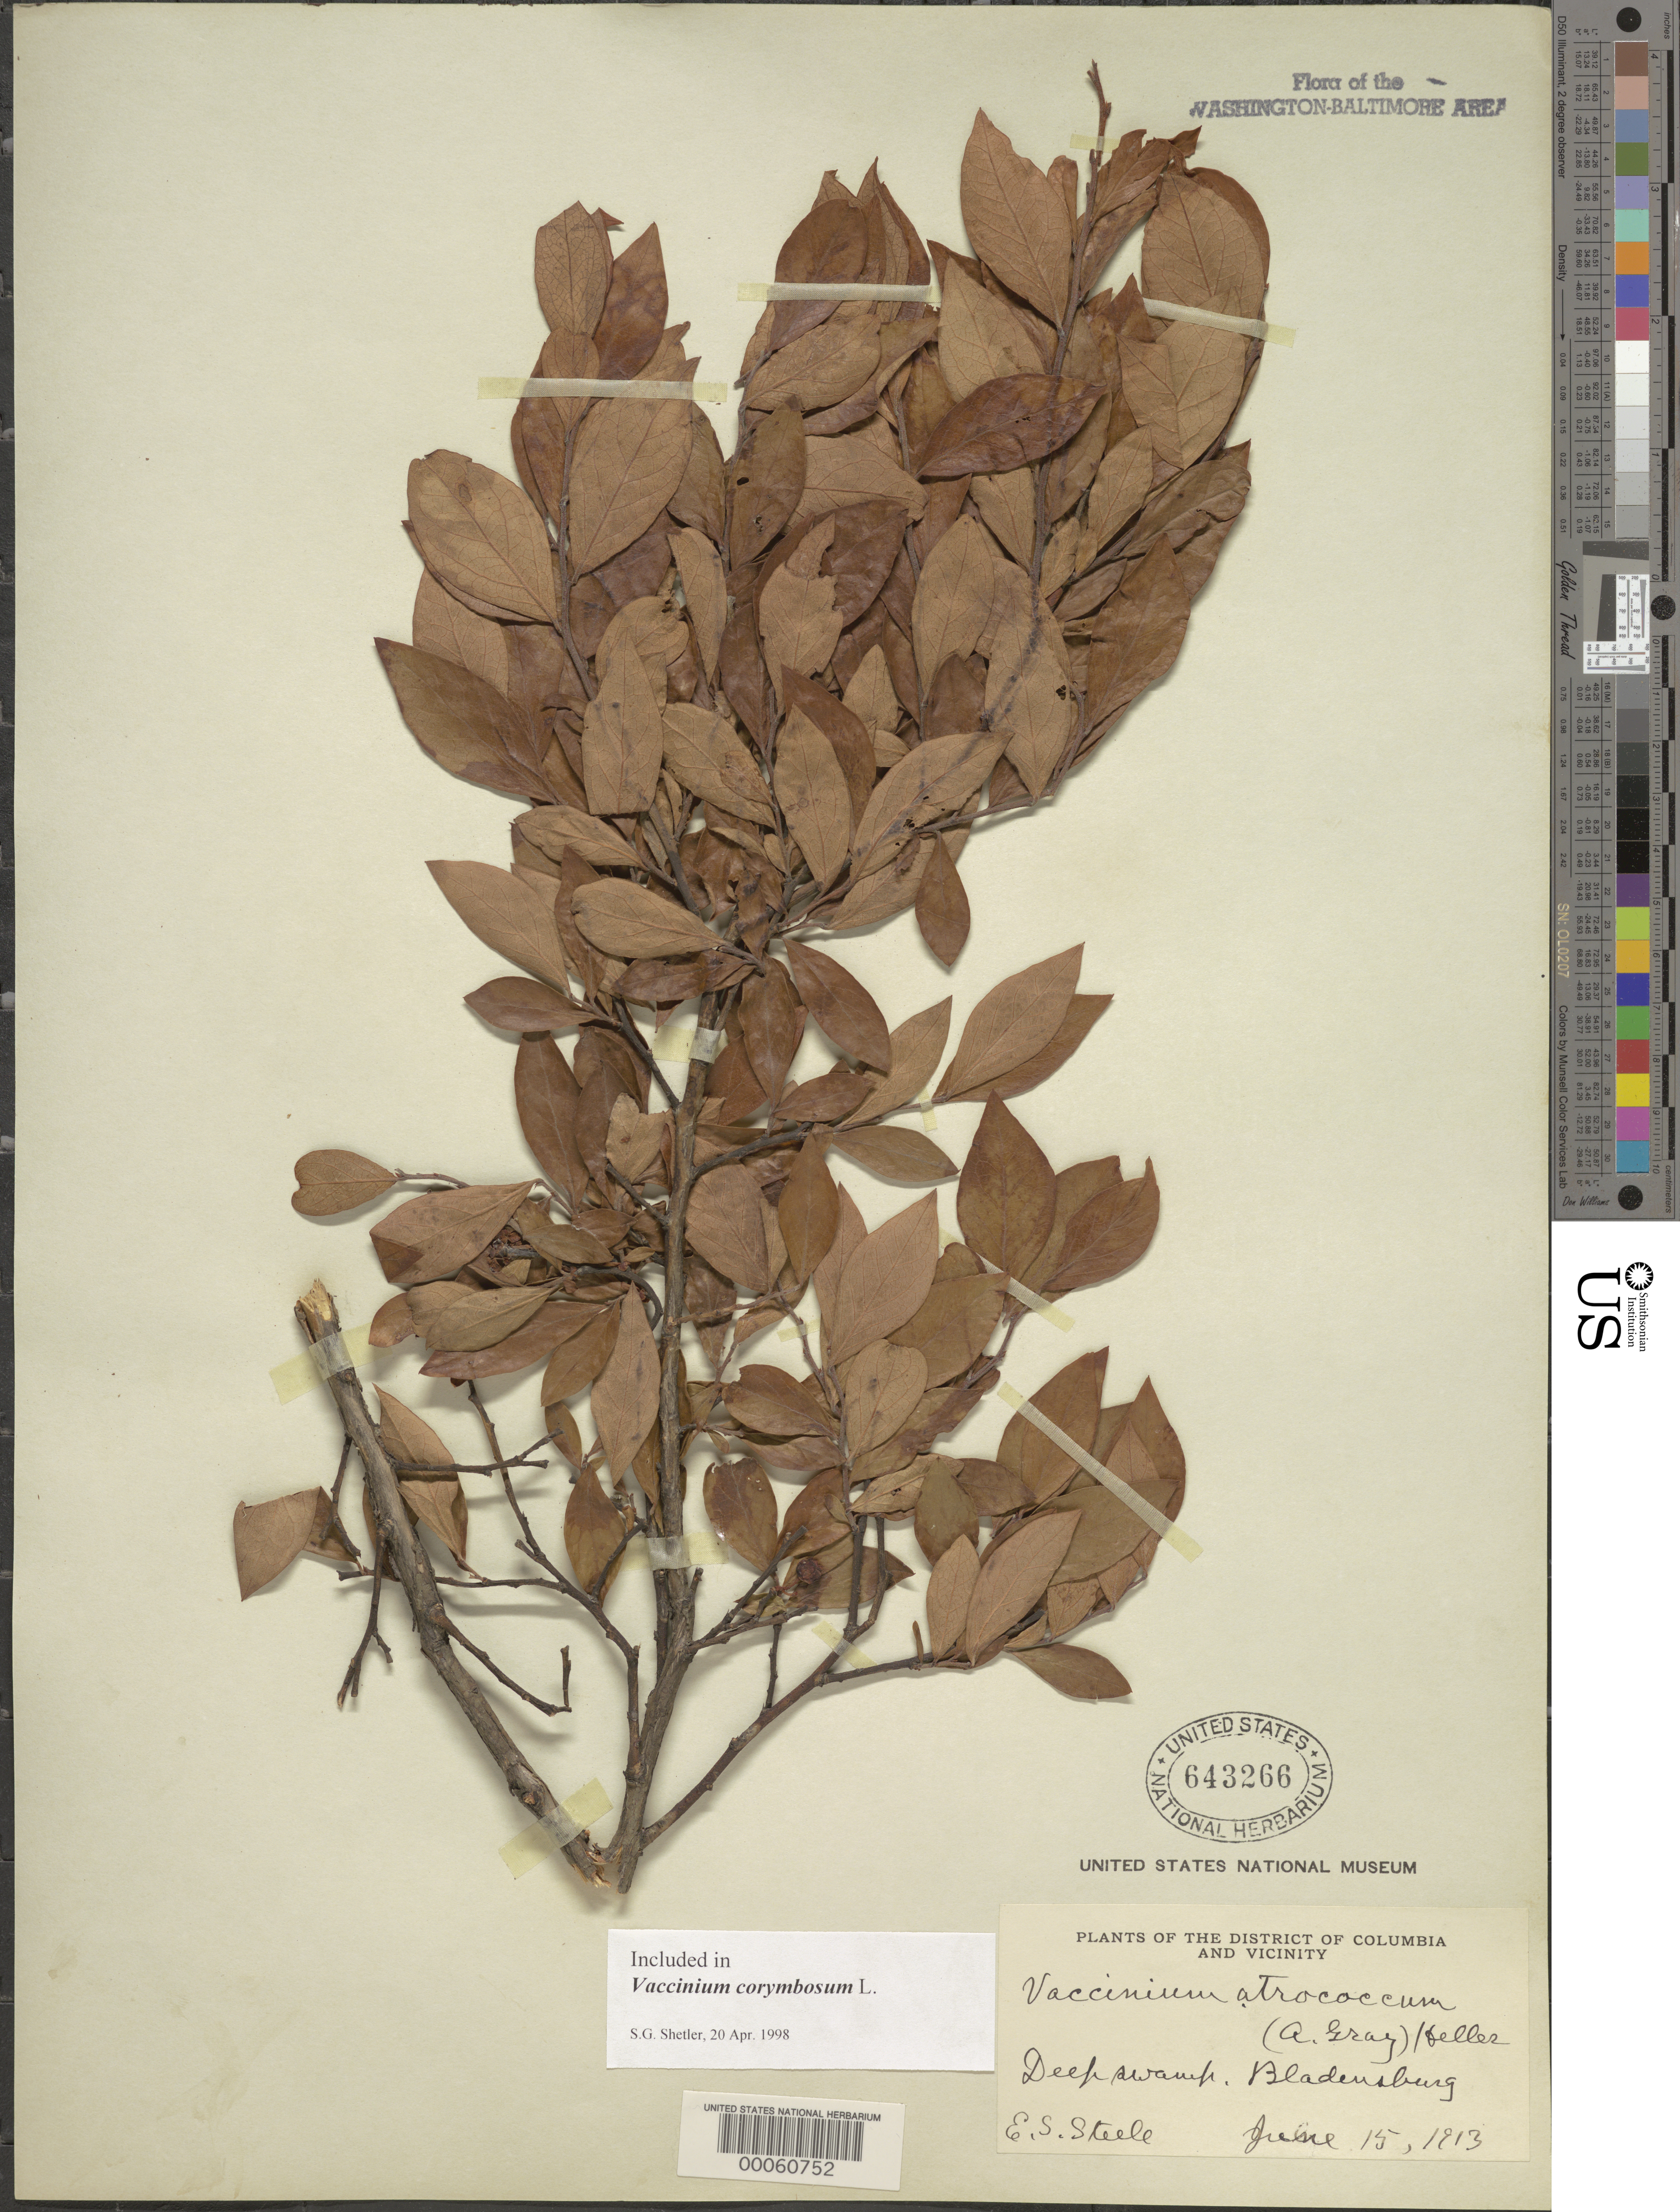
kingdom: Plantae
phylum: Tracheophyta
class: Magnoliopsida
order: Ericales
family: Ericaceae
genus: Vaccinium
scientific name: Vaccinium corymbosum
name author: L.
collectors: E. Steele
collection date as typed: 15 Jun 1913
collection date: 1913-06-15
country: United States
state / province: Maryland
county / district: Prince George's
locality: Deep Swamp, Bladensburg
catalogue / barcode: US 643266